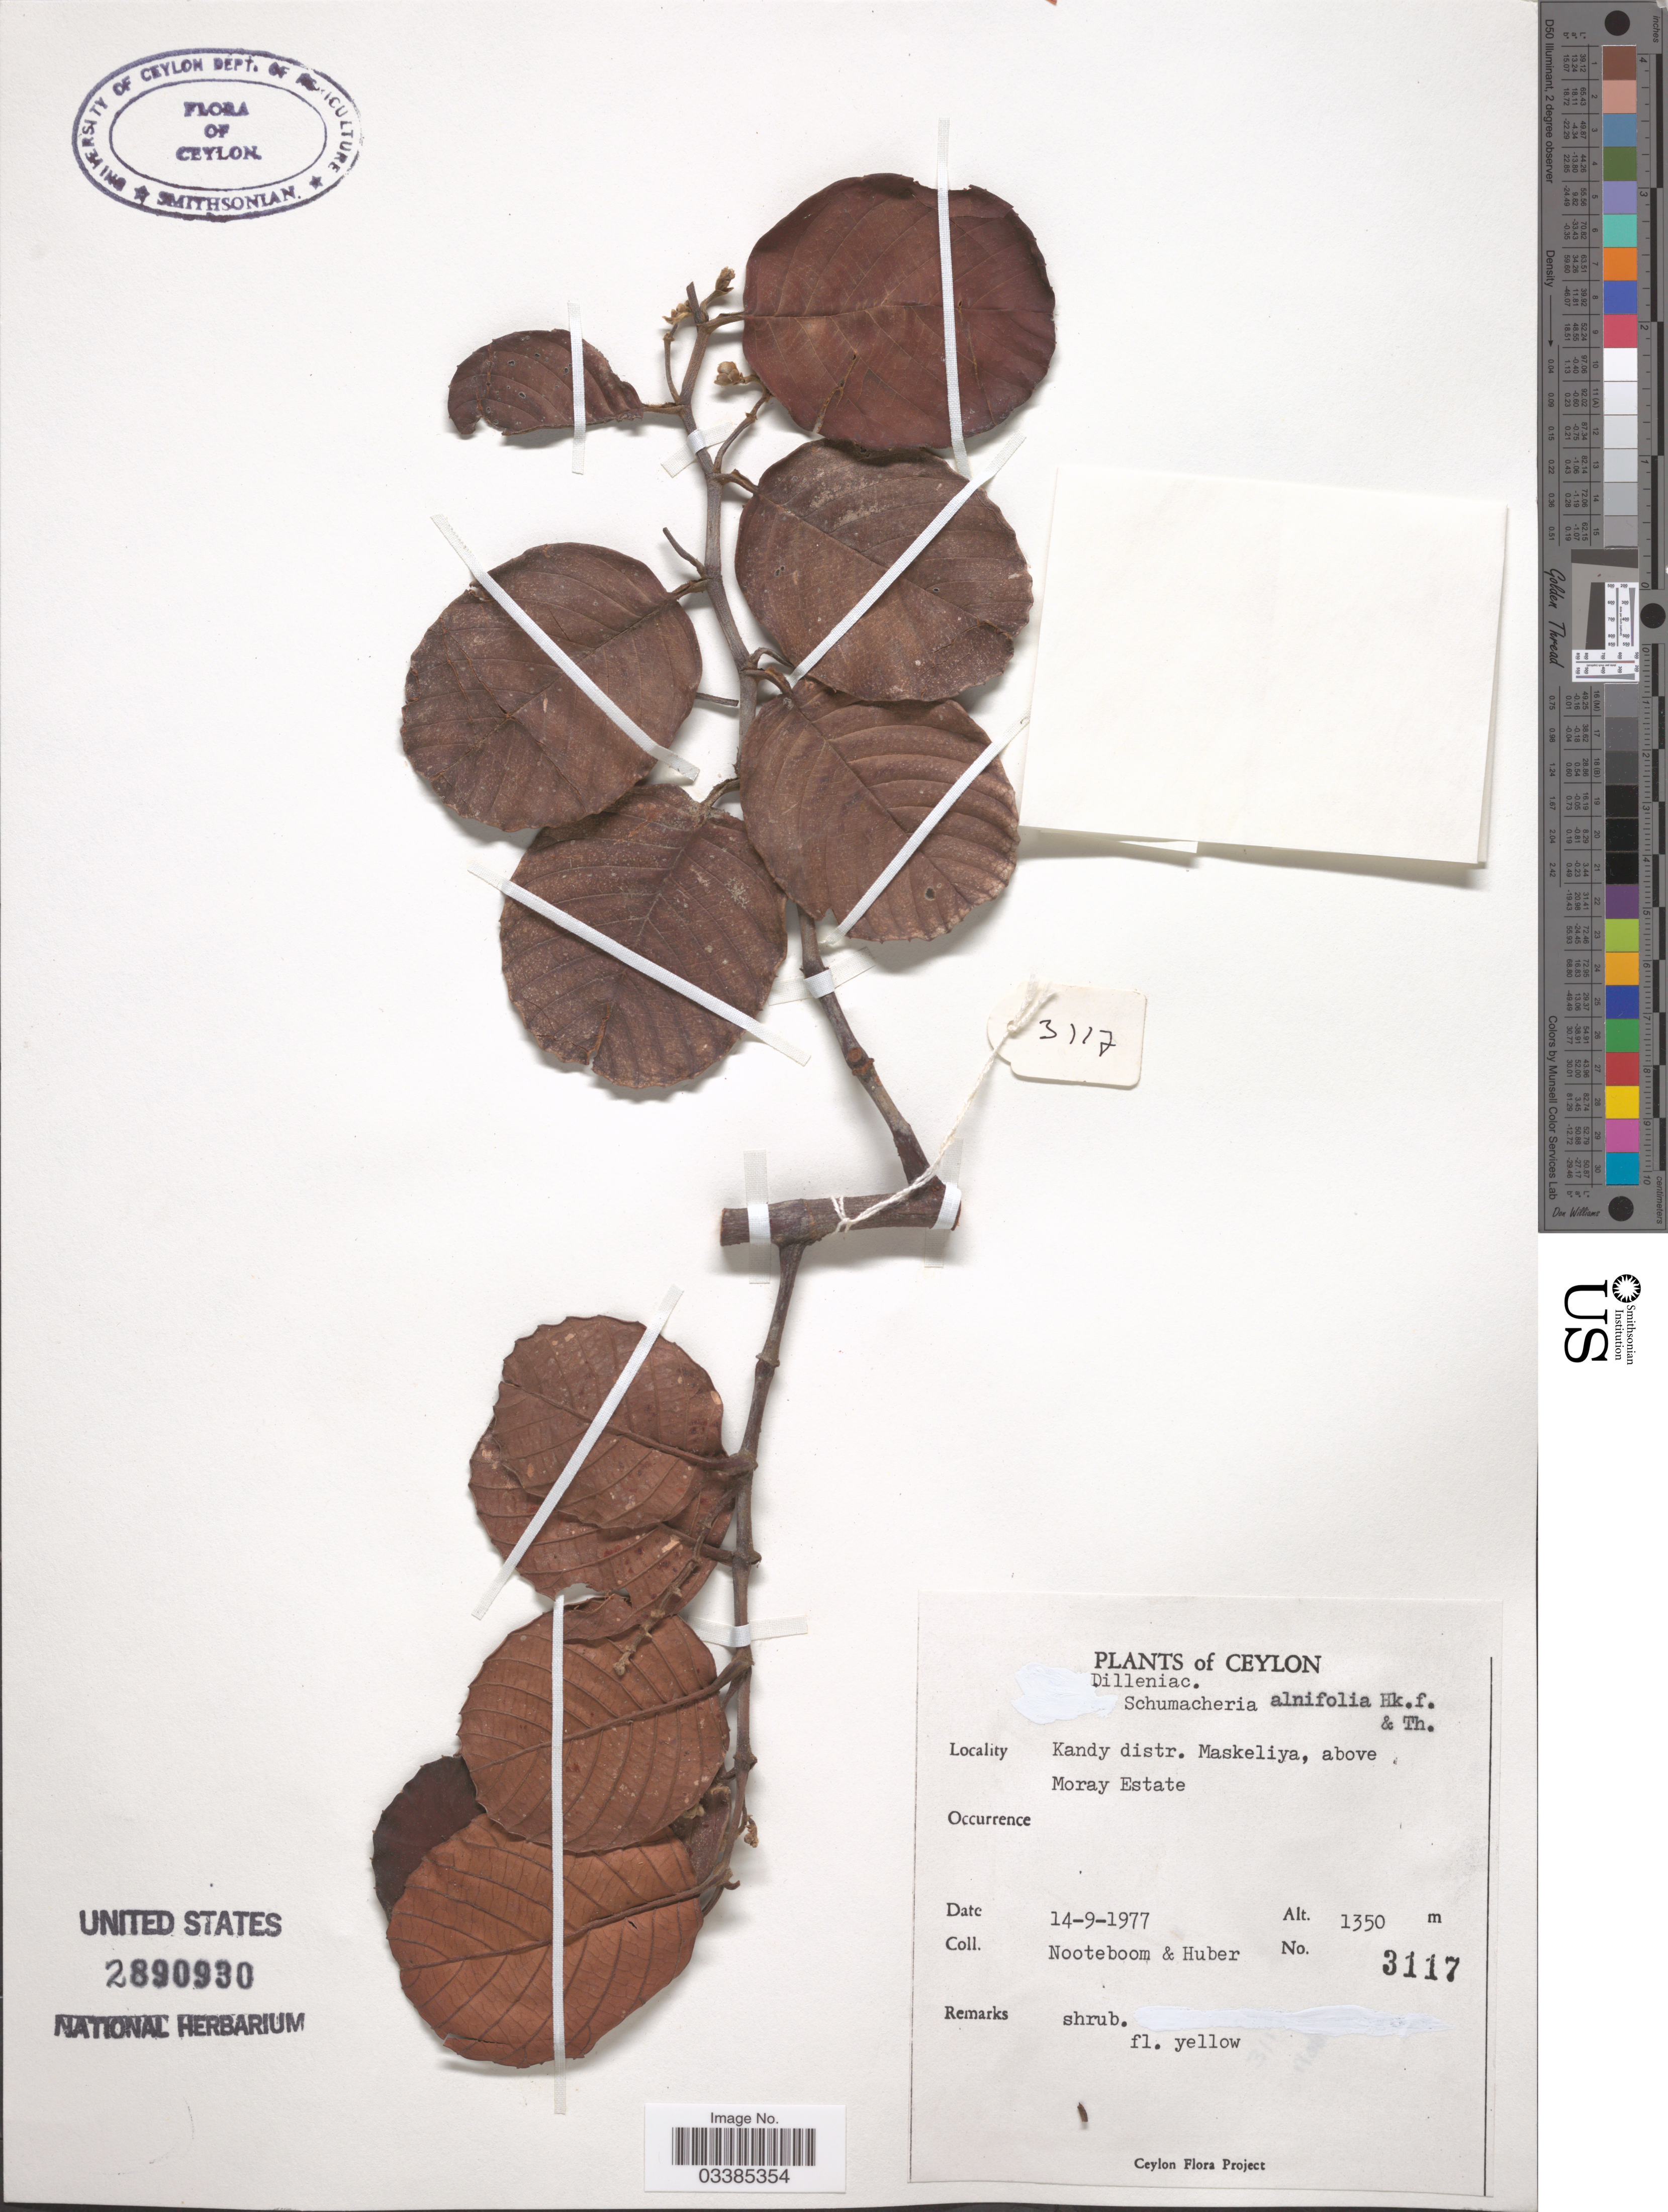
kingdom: Plantae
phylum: Tracheophyta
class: Magnoliopsida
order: Dilleniales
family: Dilleniaceae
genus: Schumacheria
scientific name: Schumacheria alnifolia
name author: Hook. f. & Thomson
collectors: Nooteboom, -- & Huber, --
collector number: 3117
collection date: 1977-09-14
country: Sri Lanka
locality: Ceylon. Kandy distr. Maskeliya, above Moray Estate.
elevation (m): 1350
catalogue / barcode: US 2890930